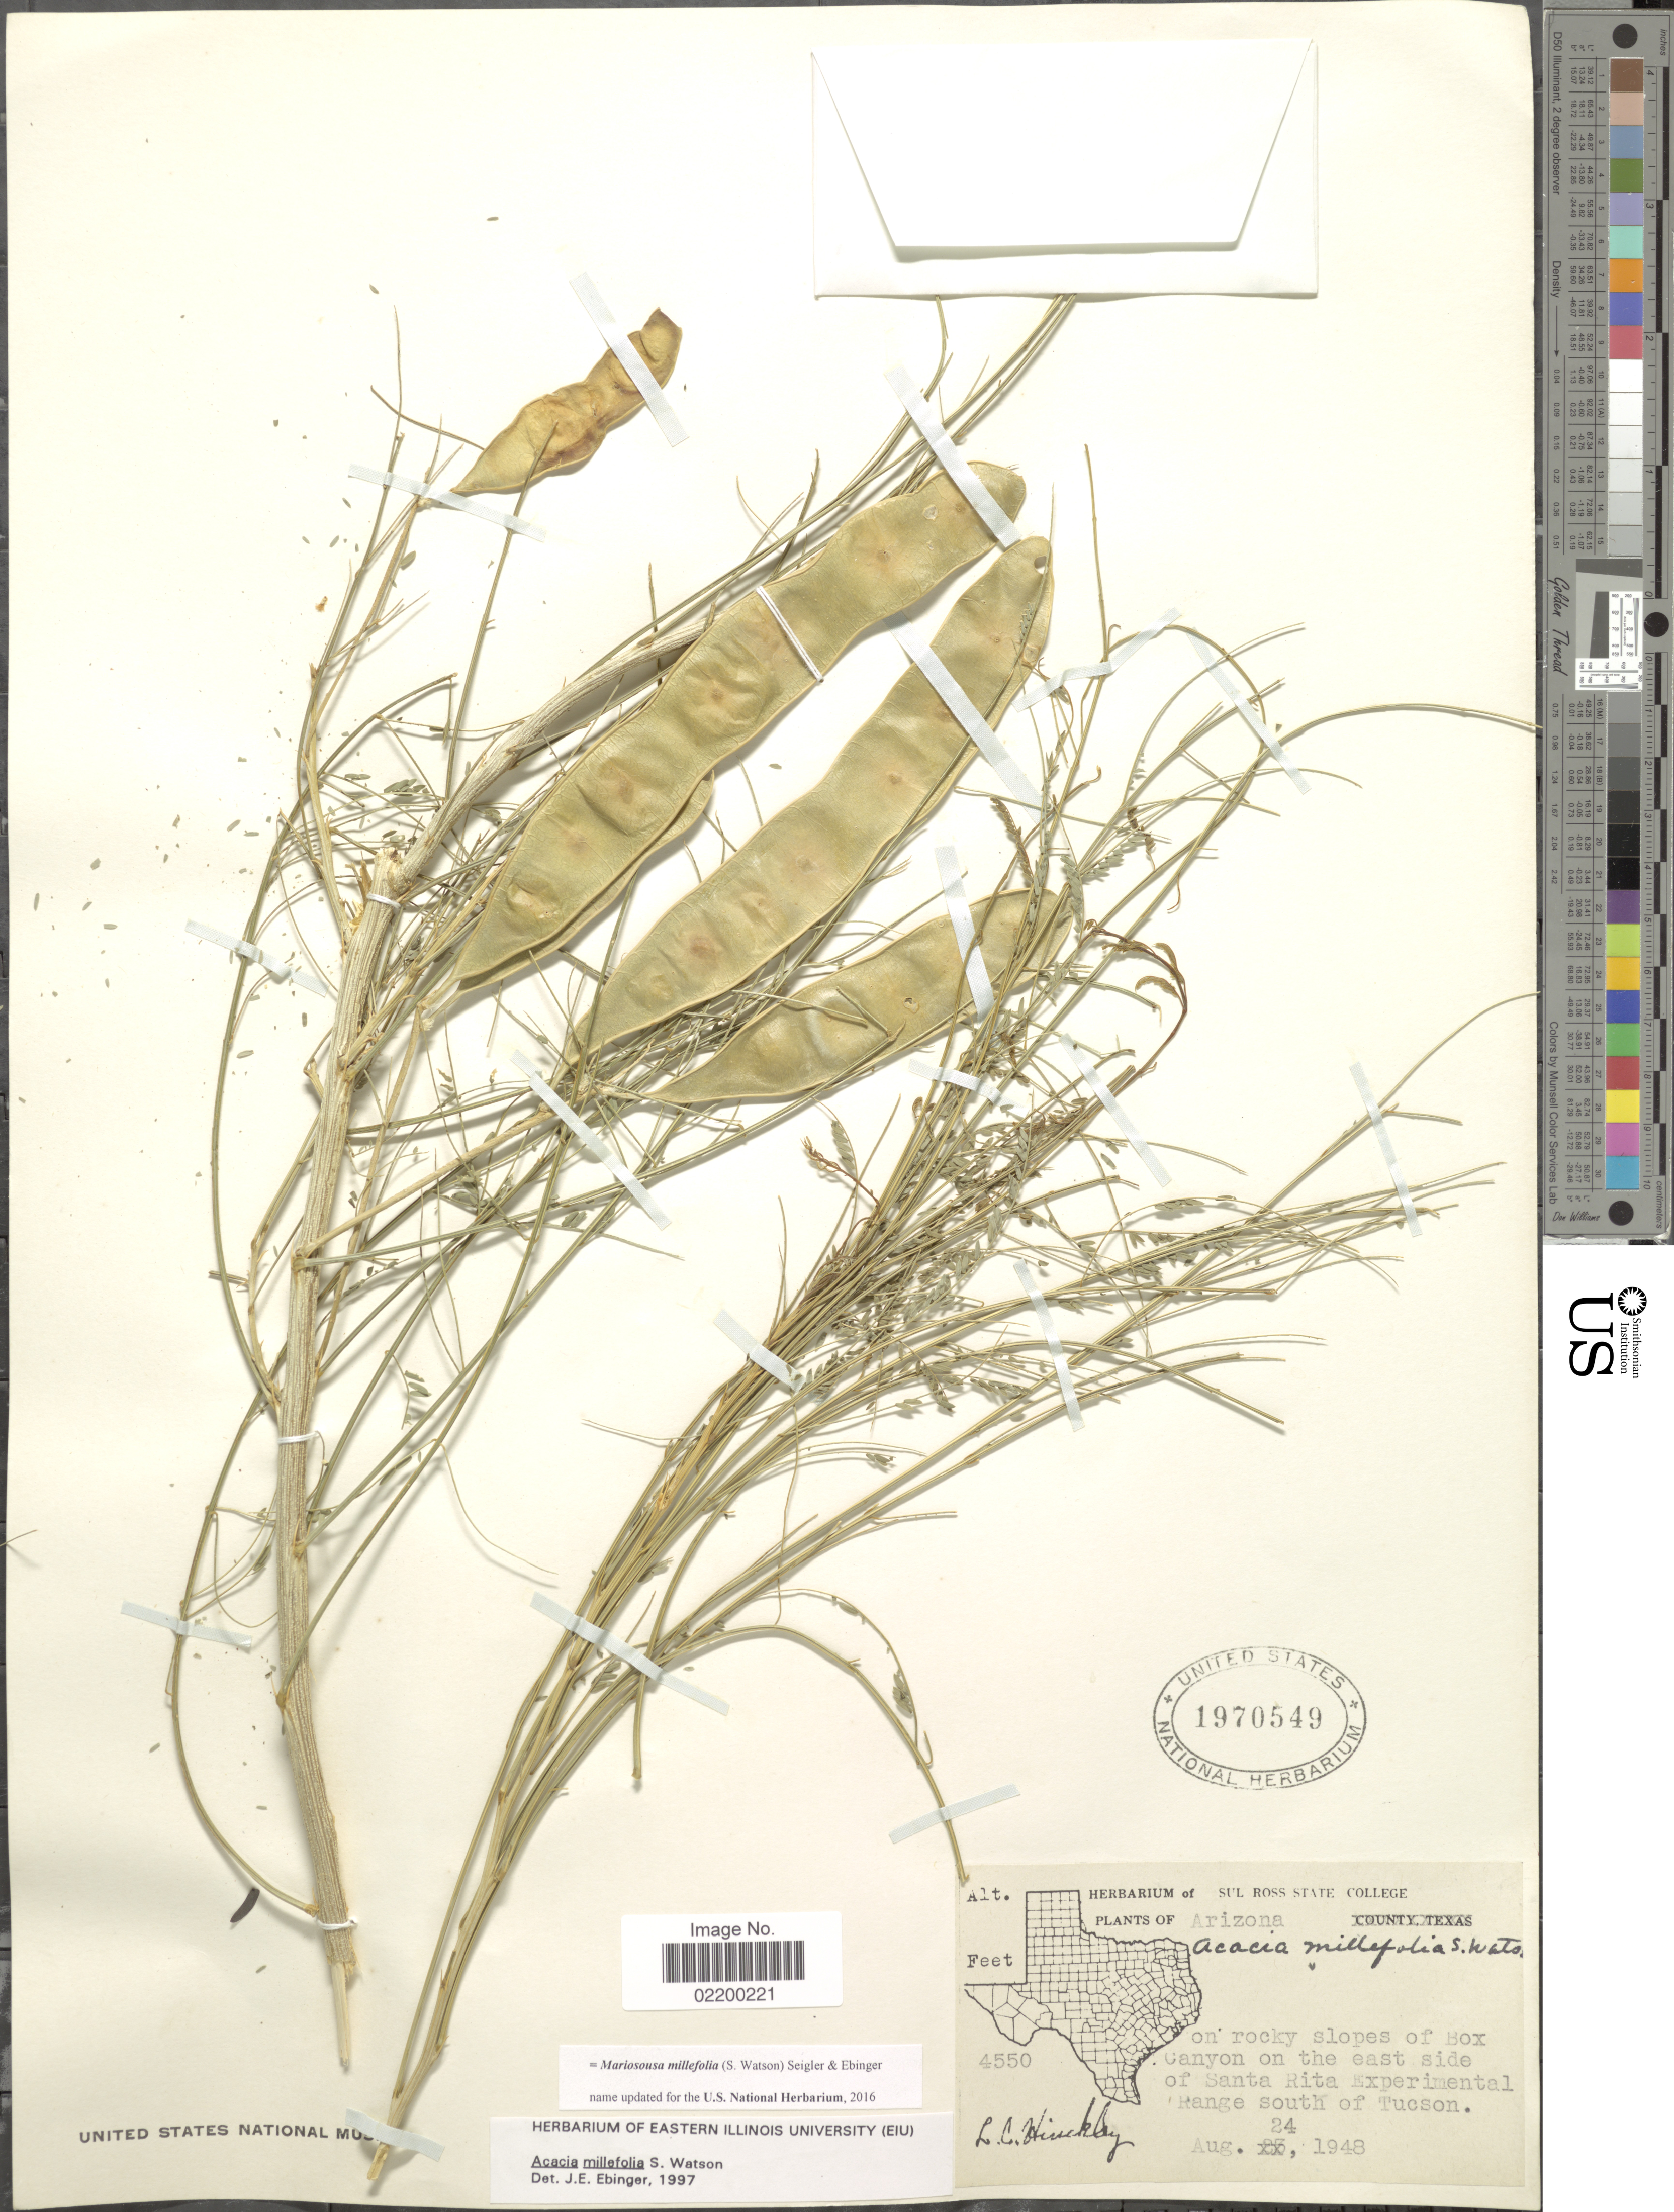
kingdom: Plantae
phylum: Tracheophyta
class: Magnoliopsida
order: Fabales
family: Fabaceae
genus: Mariosousa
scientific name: Mariosousa millefolia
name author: (S. Watson) Seigler & Ebinger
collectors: L. Hinckley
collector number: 4550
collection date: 1948-08-24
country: United States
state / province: Arizona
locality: On rocky slopes of Box Canyon on the east side of Santa Rita Experimental Range south of Tucson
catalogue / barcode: US 1970549